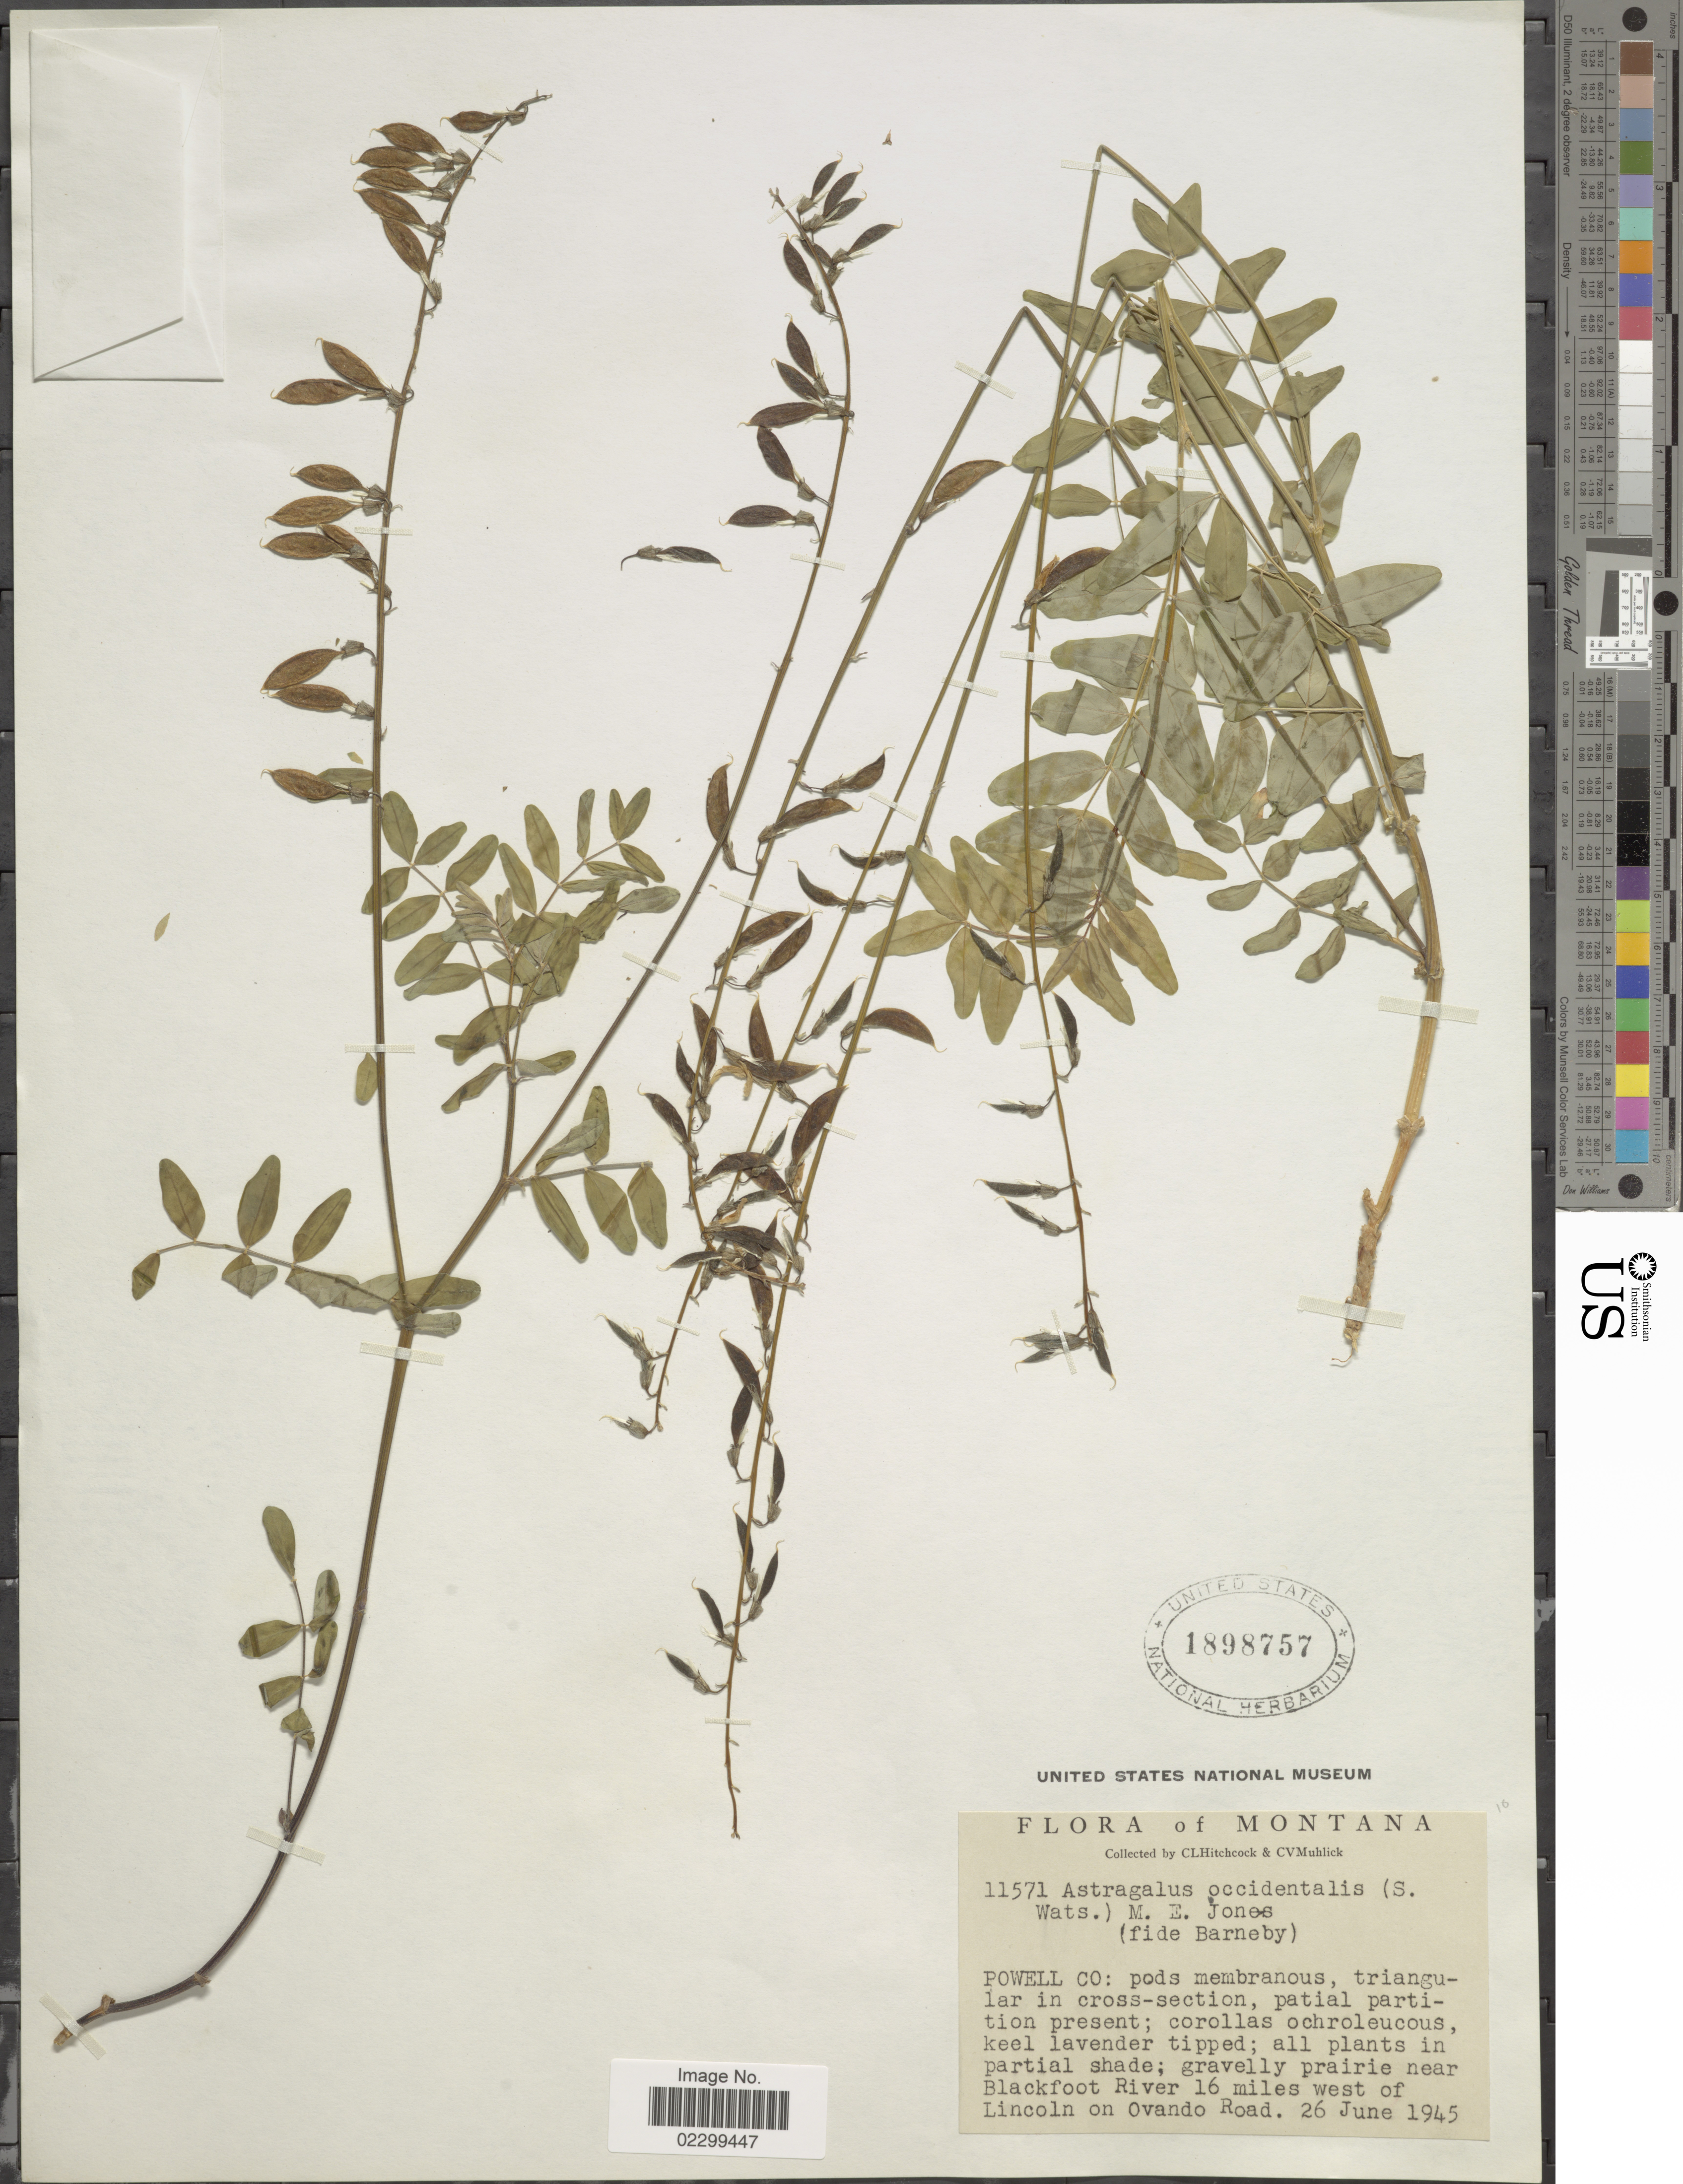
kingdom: Plantae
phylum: Tracheophyta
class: Magnoliopsida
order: Fabales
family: Fabaceae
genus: Astragalus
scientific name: Astragalus occidentalis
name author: (S. Watson) M.E. Jones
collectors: C. L. Hitchcock & C. V. Muhlick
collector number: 11571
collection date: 1945-06-26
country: United States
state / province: Montana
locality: Powell Co: gravelly prairie near Blackfoot River 16 miles west of Blackfoot River 16 miles west of Lincoln on Ovando Road.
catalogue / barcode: US 1898757